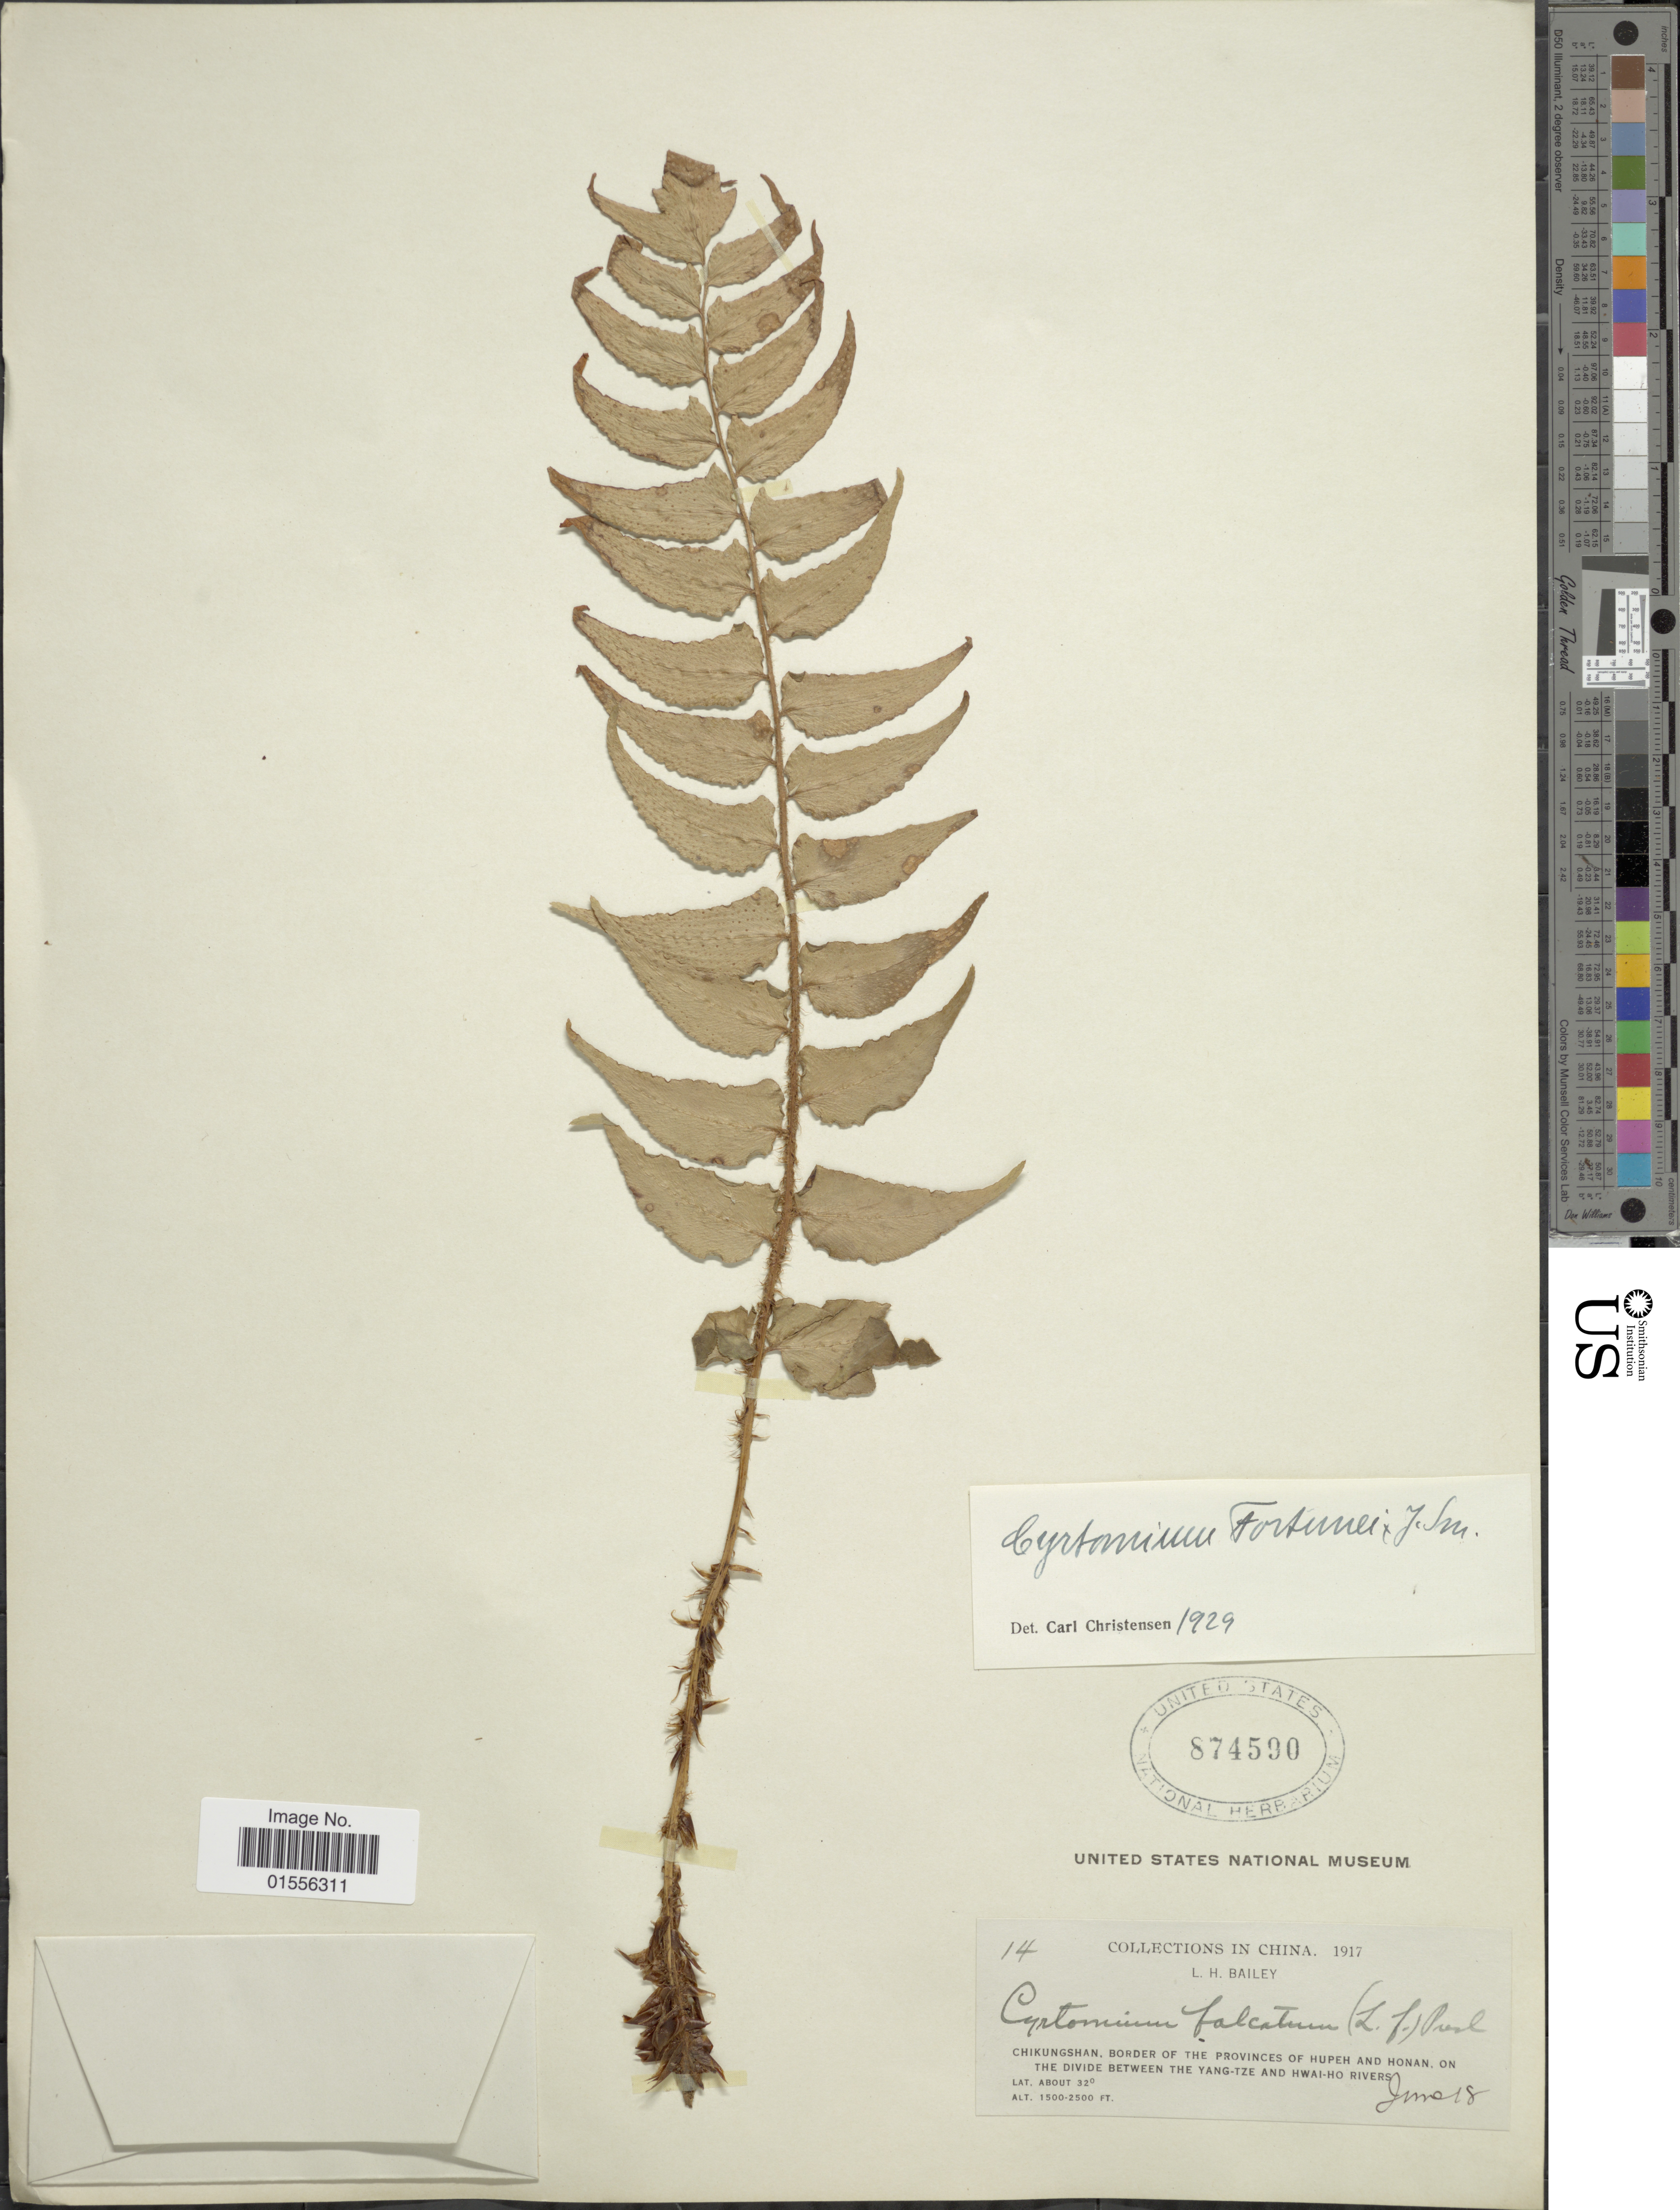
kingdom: Plantae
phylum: Tracheophyta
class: Polypodiopsida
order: Polypodiales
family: Dryopteridaceae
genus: Cyrtomium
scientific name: Cyrtomium fortunei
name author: J. Sm.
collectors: L. H. Bailey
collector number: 14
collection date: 1917-06-18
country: China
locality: Chikungshan, border of the provinces of Hupeh and Honan, on the divide between the Yang-tze and Hawai-Ho Rivers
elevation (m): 457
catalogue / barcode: US 874590